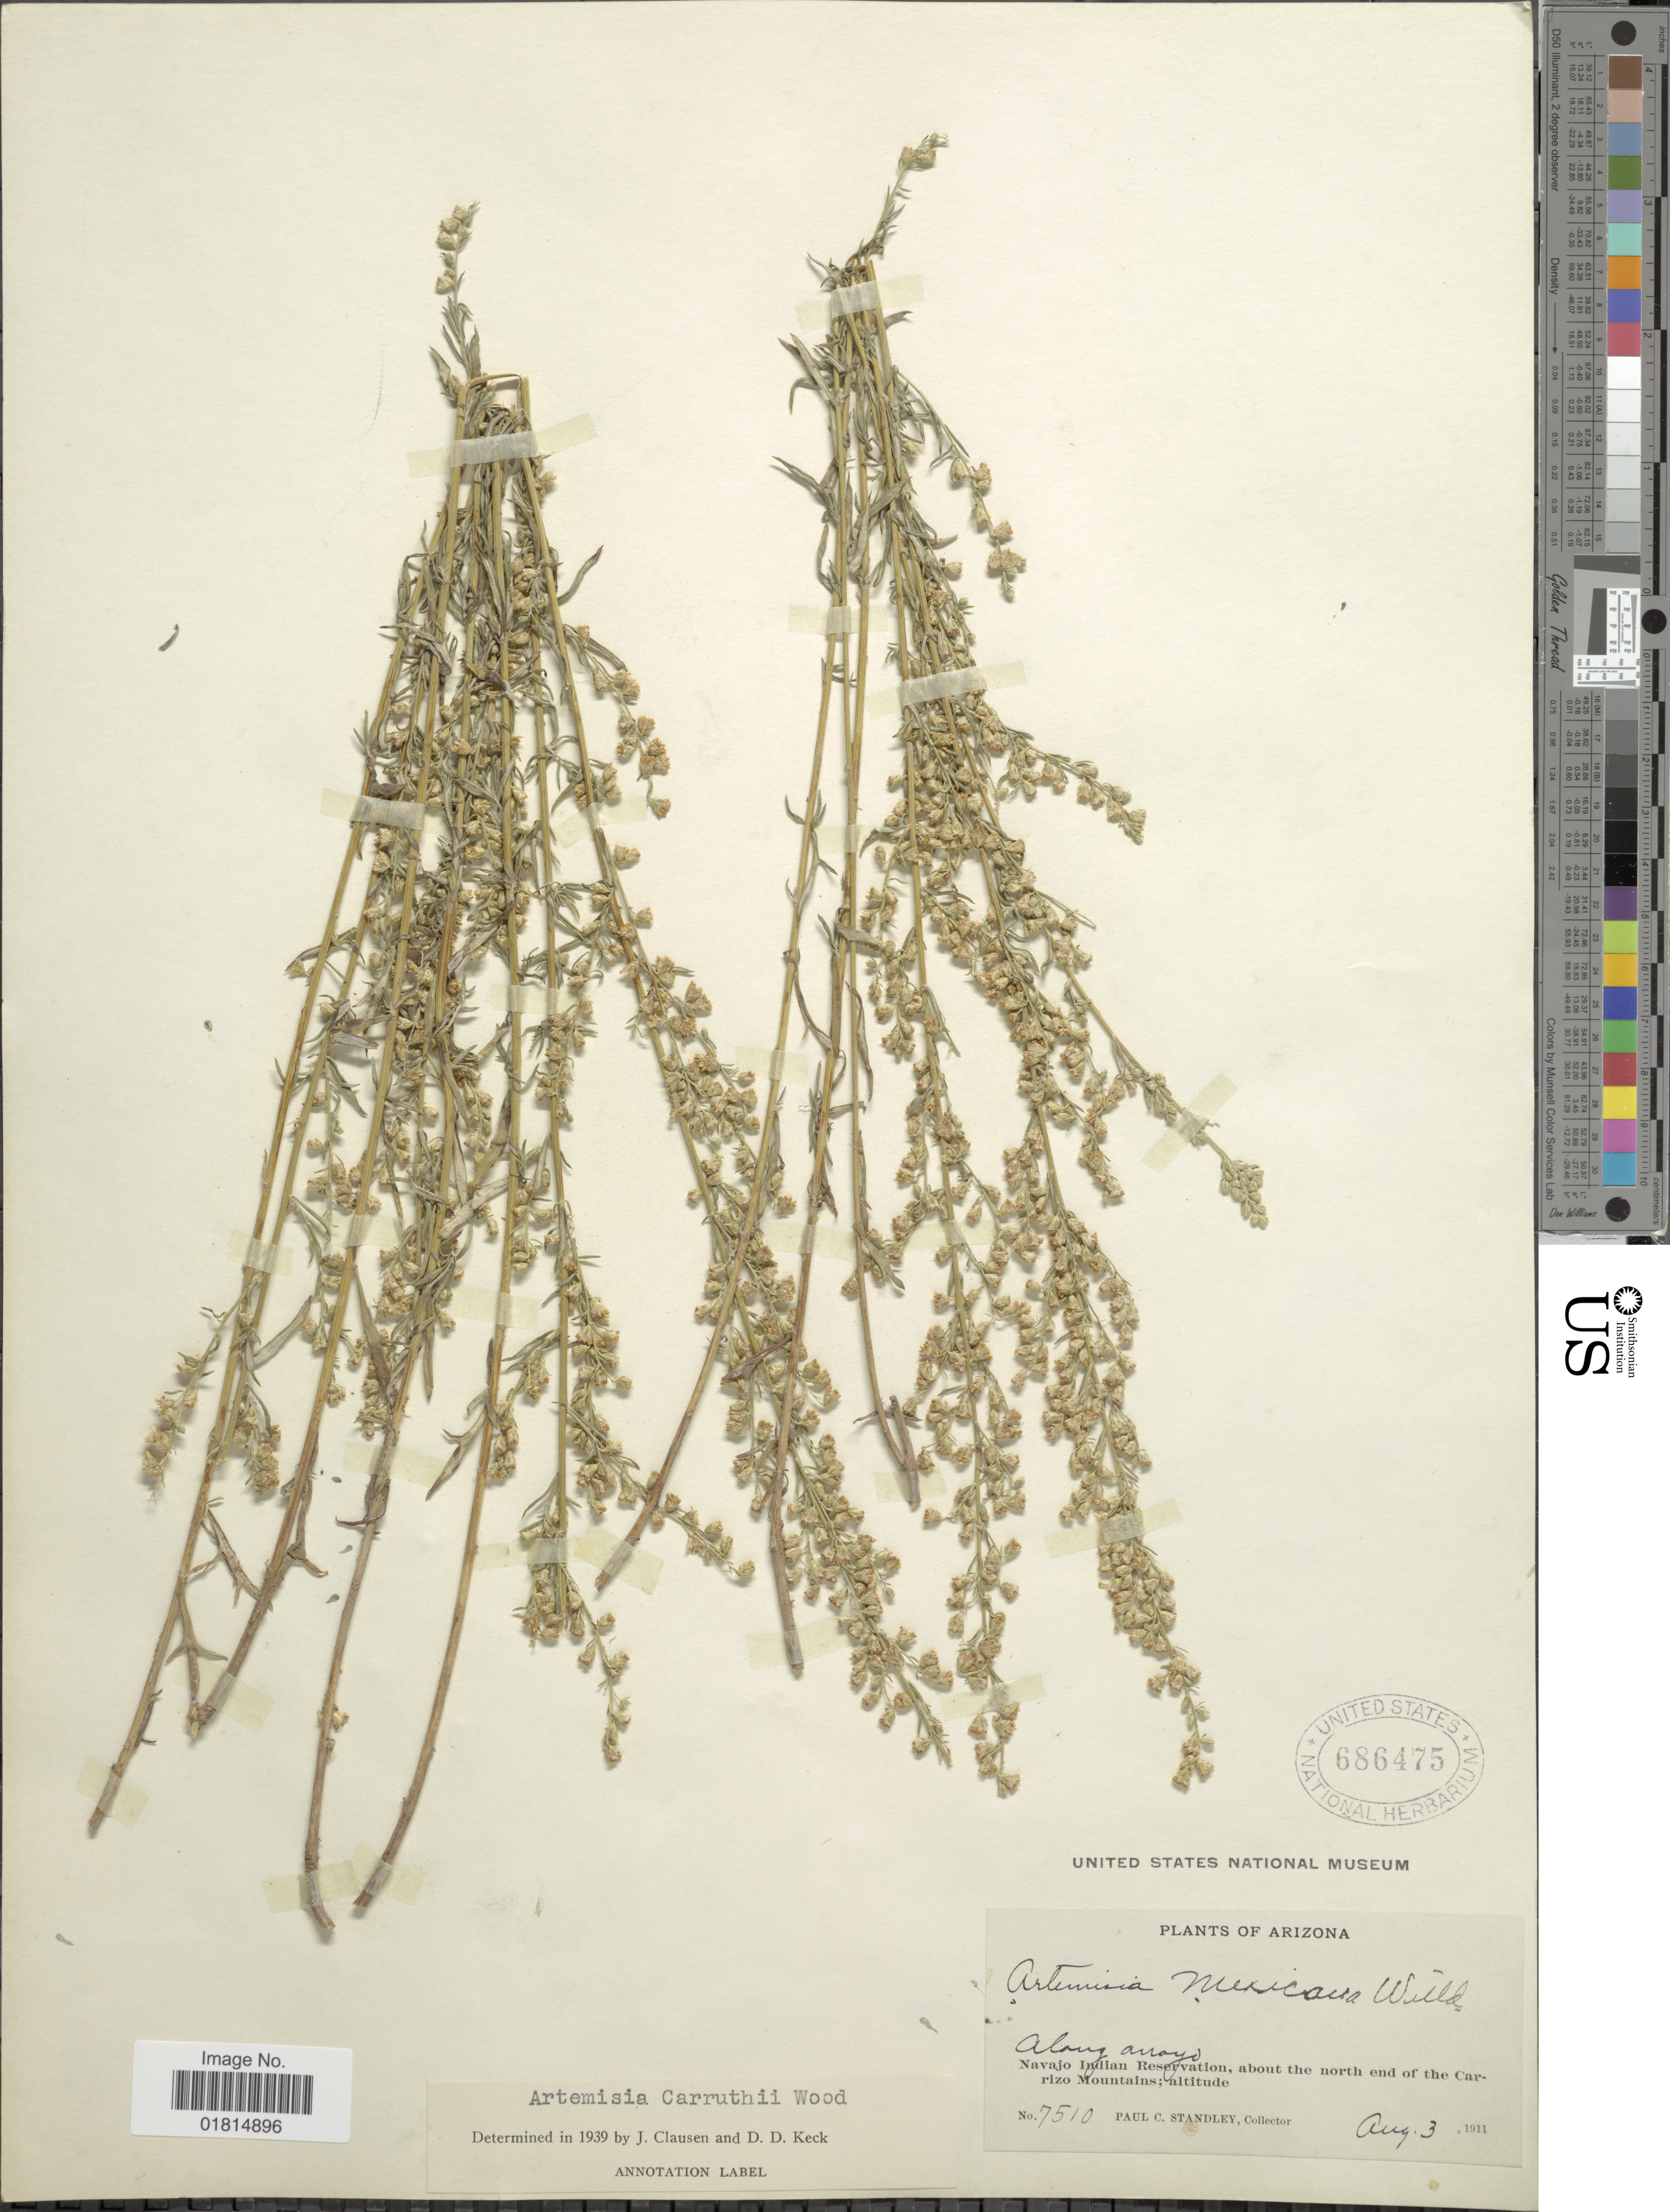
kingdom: Plantae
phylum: Tracheophyta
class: Magnoliopsida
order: Asterales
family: Asteraceae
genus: Artemisia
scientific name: Artemisia carruthii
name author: Alph. Wood ex Carruth.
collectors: P. C. Standley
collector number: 7510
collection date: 1911-08-03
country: United States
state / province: Arizona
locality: Along arroyo. Navajo Indian Reservation, about the north end of the Carrizo Mountains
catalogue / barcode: US 686475